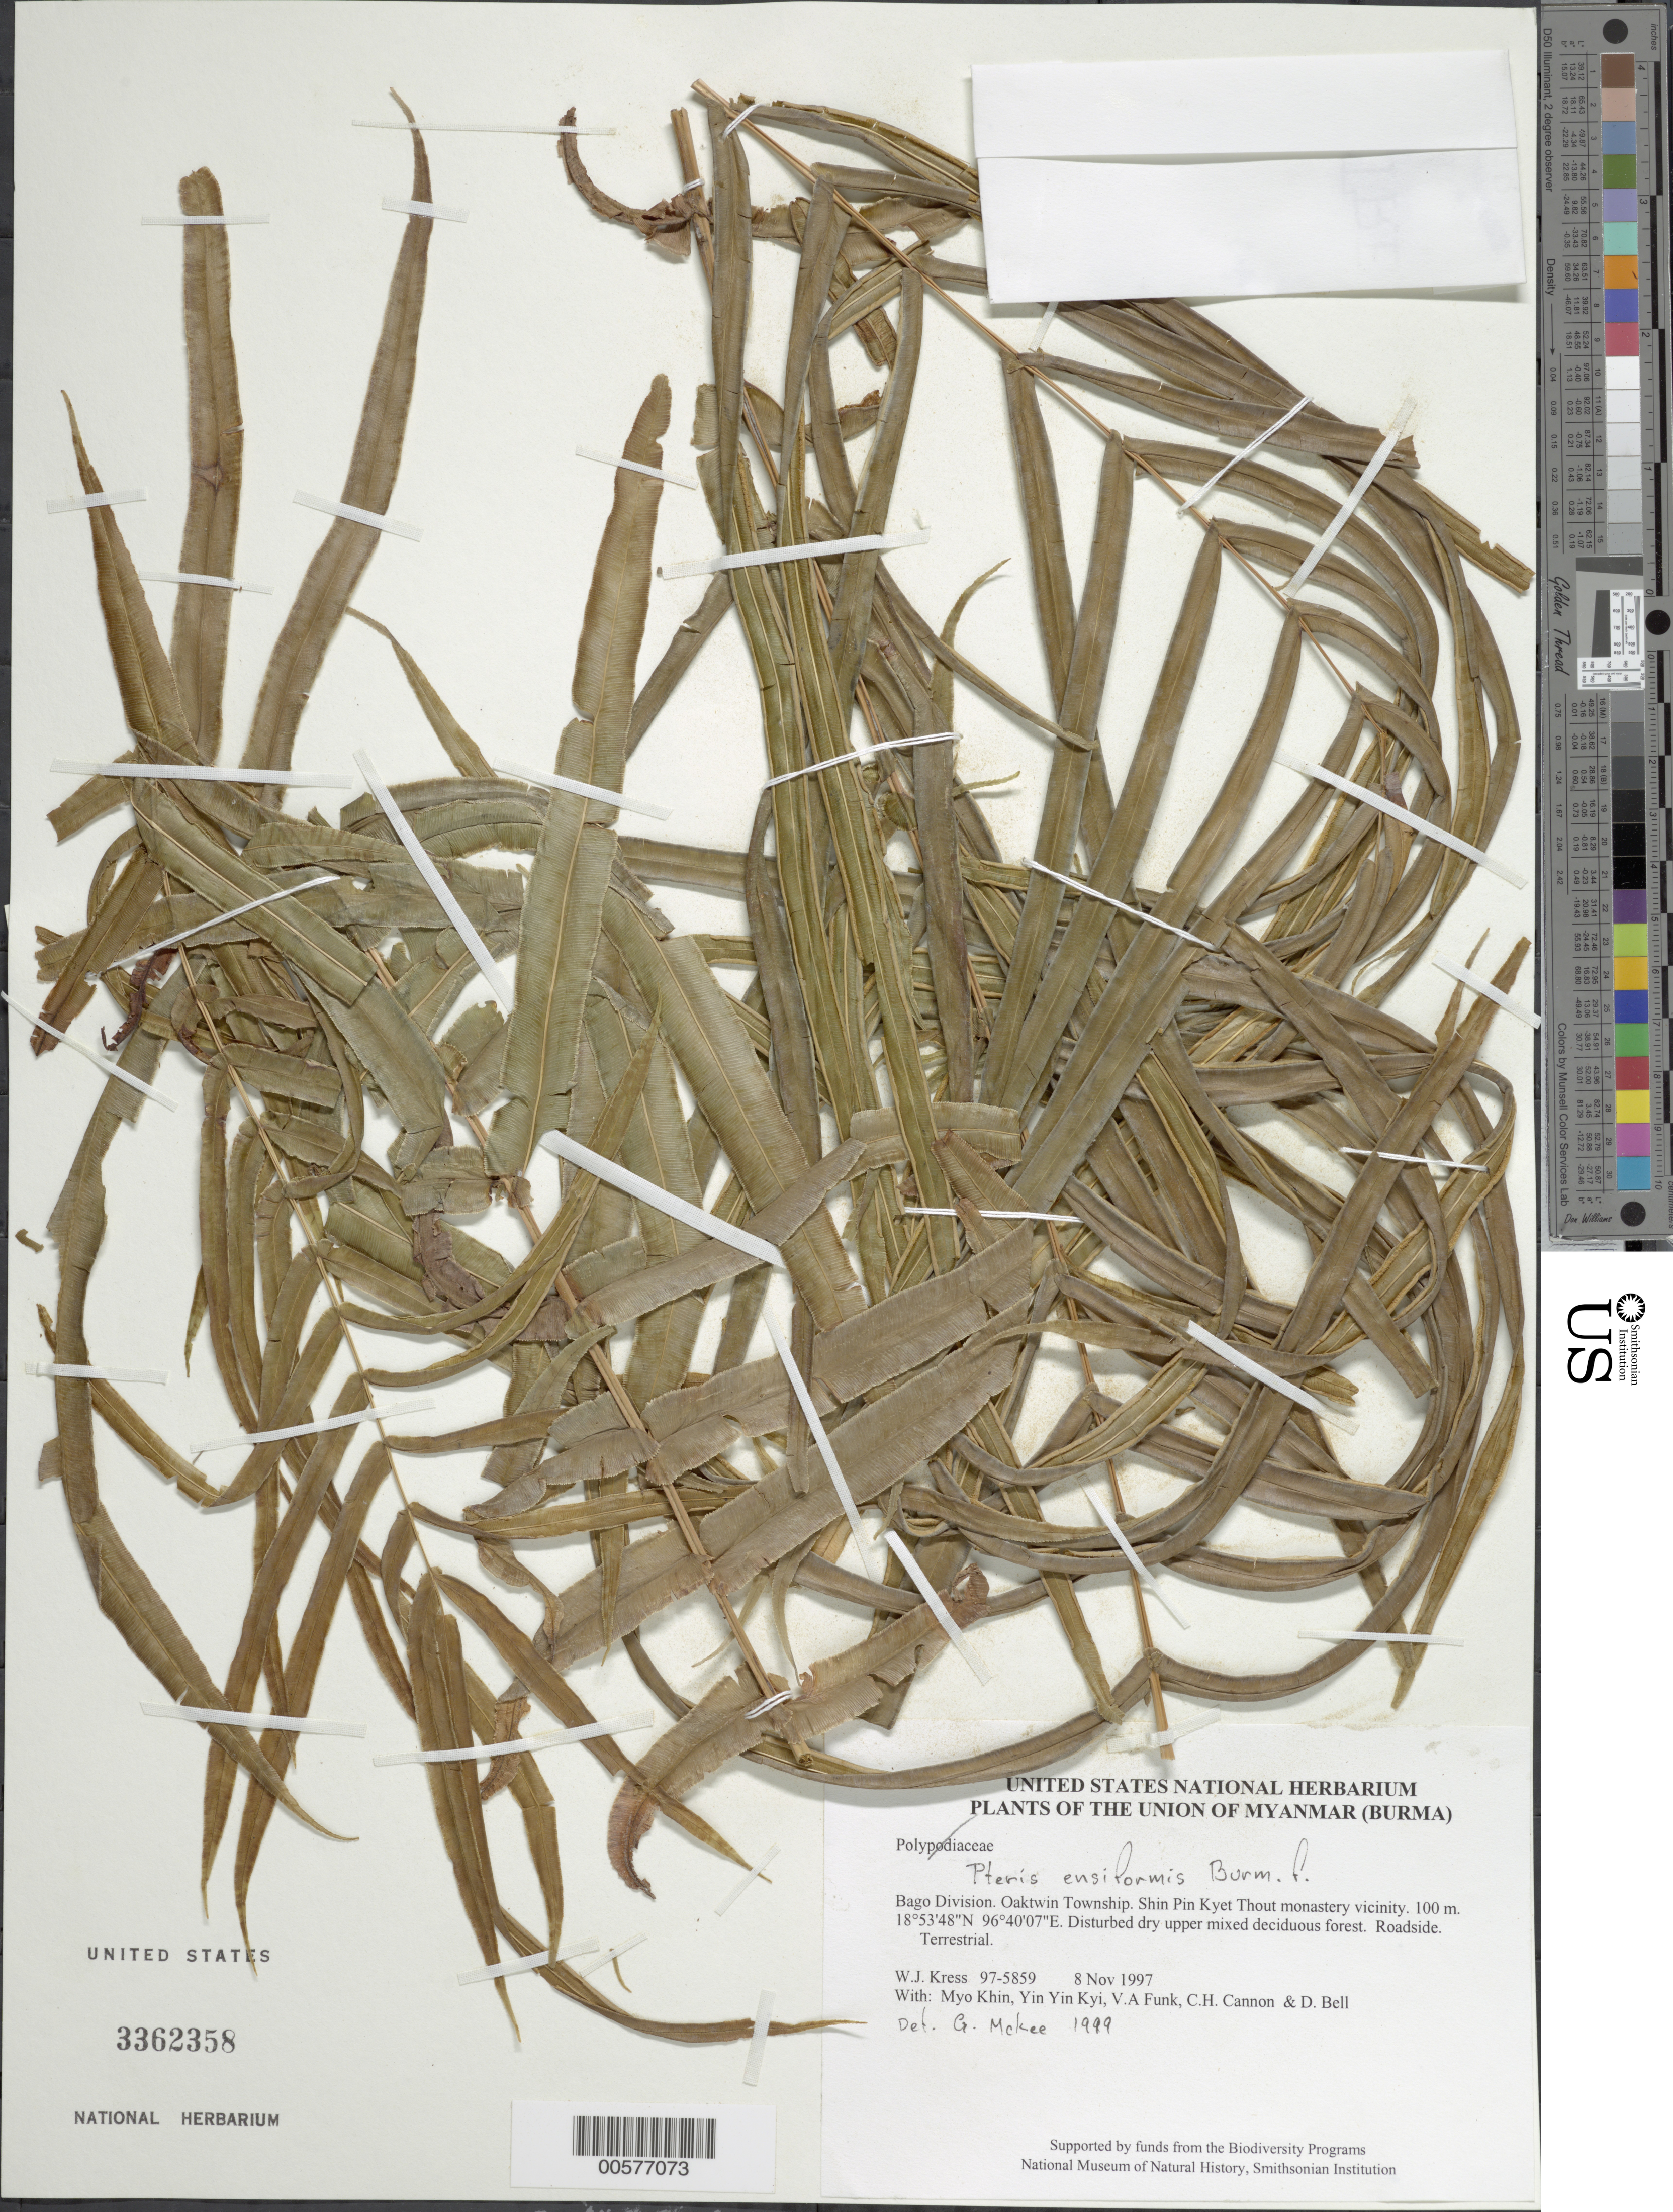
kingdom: Plantae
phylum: Tracheophyta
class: Polypodiopsida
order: Polypodiales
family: Pteridaceae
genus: Pteris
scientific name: Pteris ensiformis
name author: Burm. f.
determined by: McKee, G. S., (US), NMNH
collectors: W. J. Kress, Myo Khin, Yin Yin Kyi, V. Funk, C. H. Cannon & D. A. Bell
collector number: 97-5859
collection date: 1997-11-08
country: Myanmar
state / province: Bago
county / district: Oaktwin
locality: Shin Pin Kyet Thout monastery vicinity.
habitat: Disturbed dry upper mixed deciduous forest. Roadside.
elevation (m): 100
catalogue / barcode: US 3362358